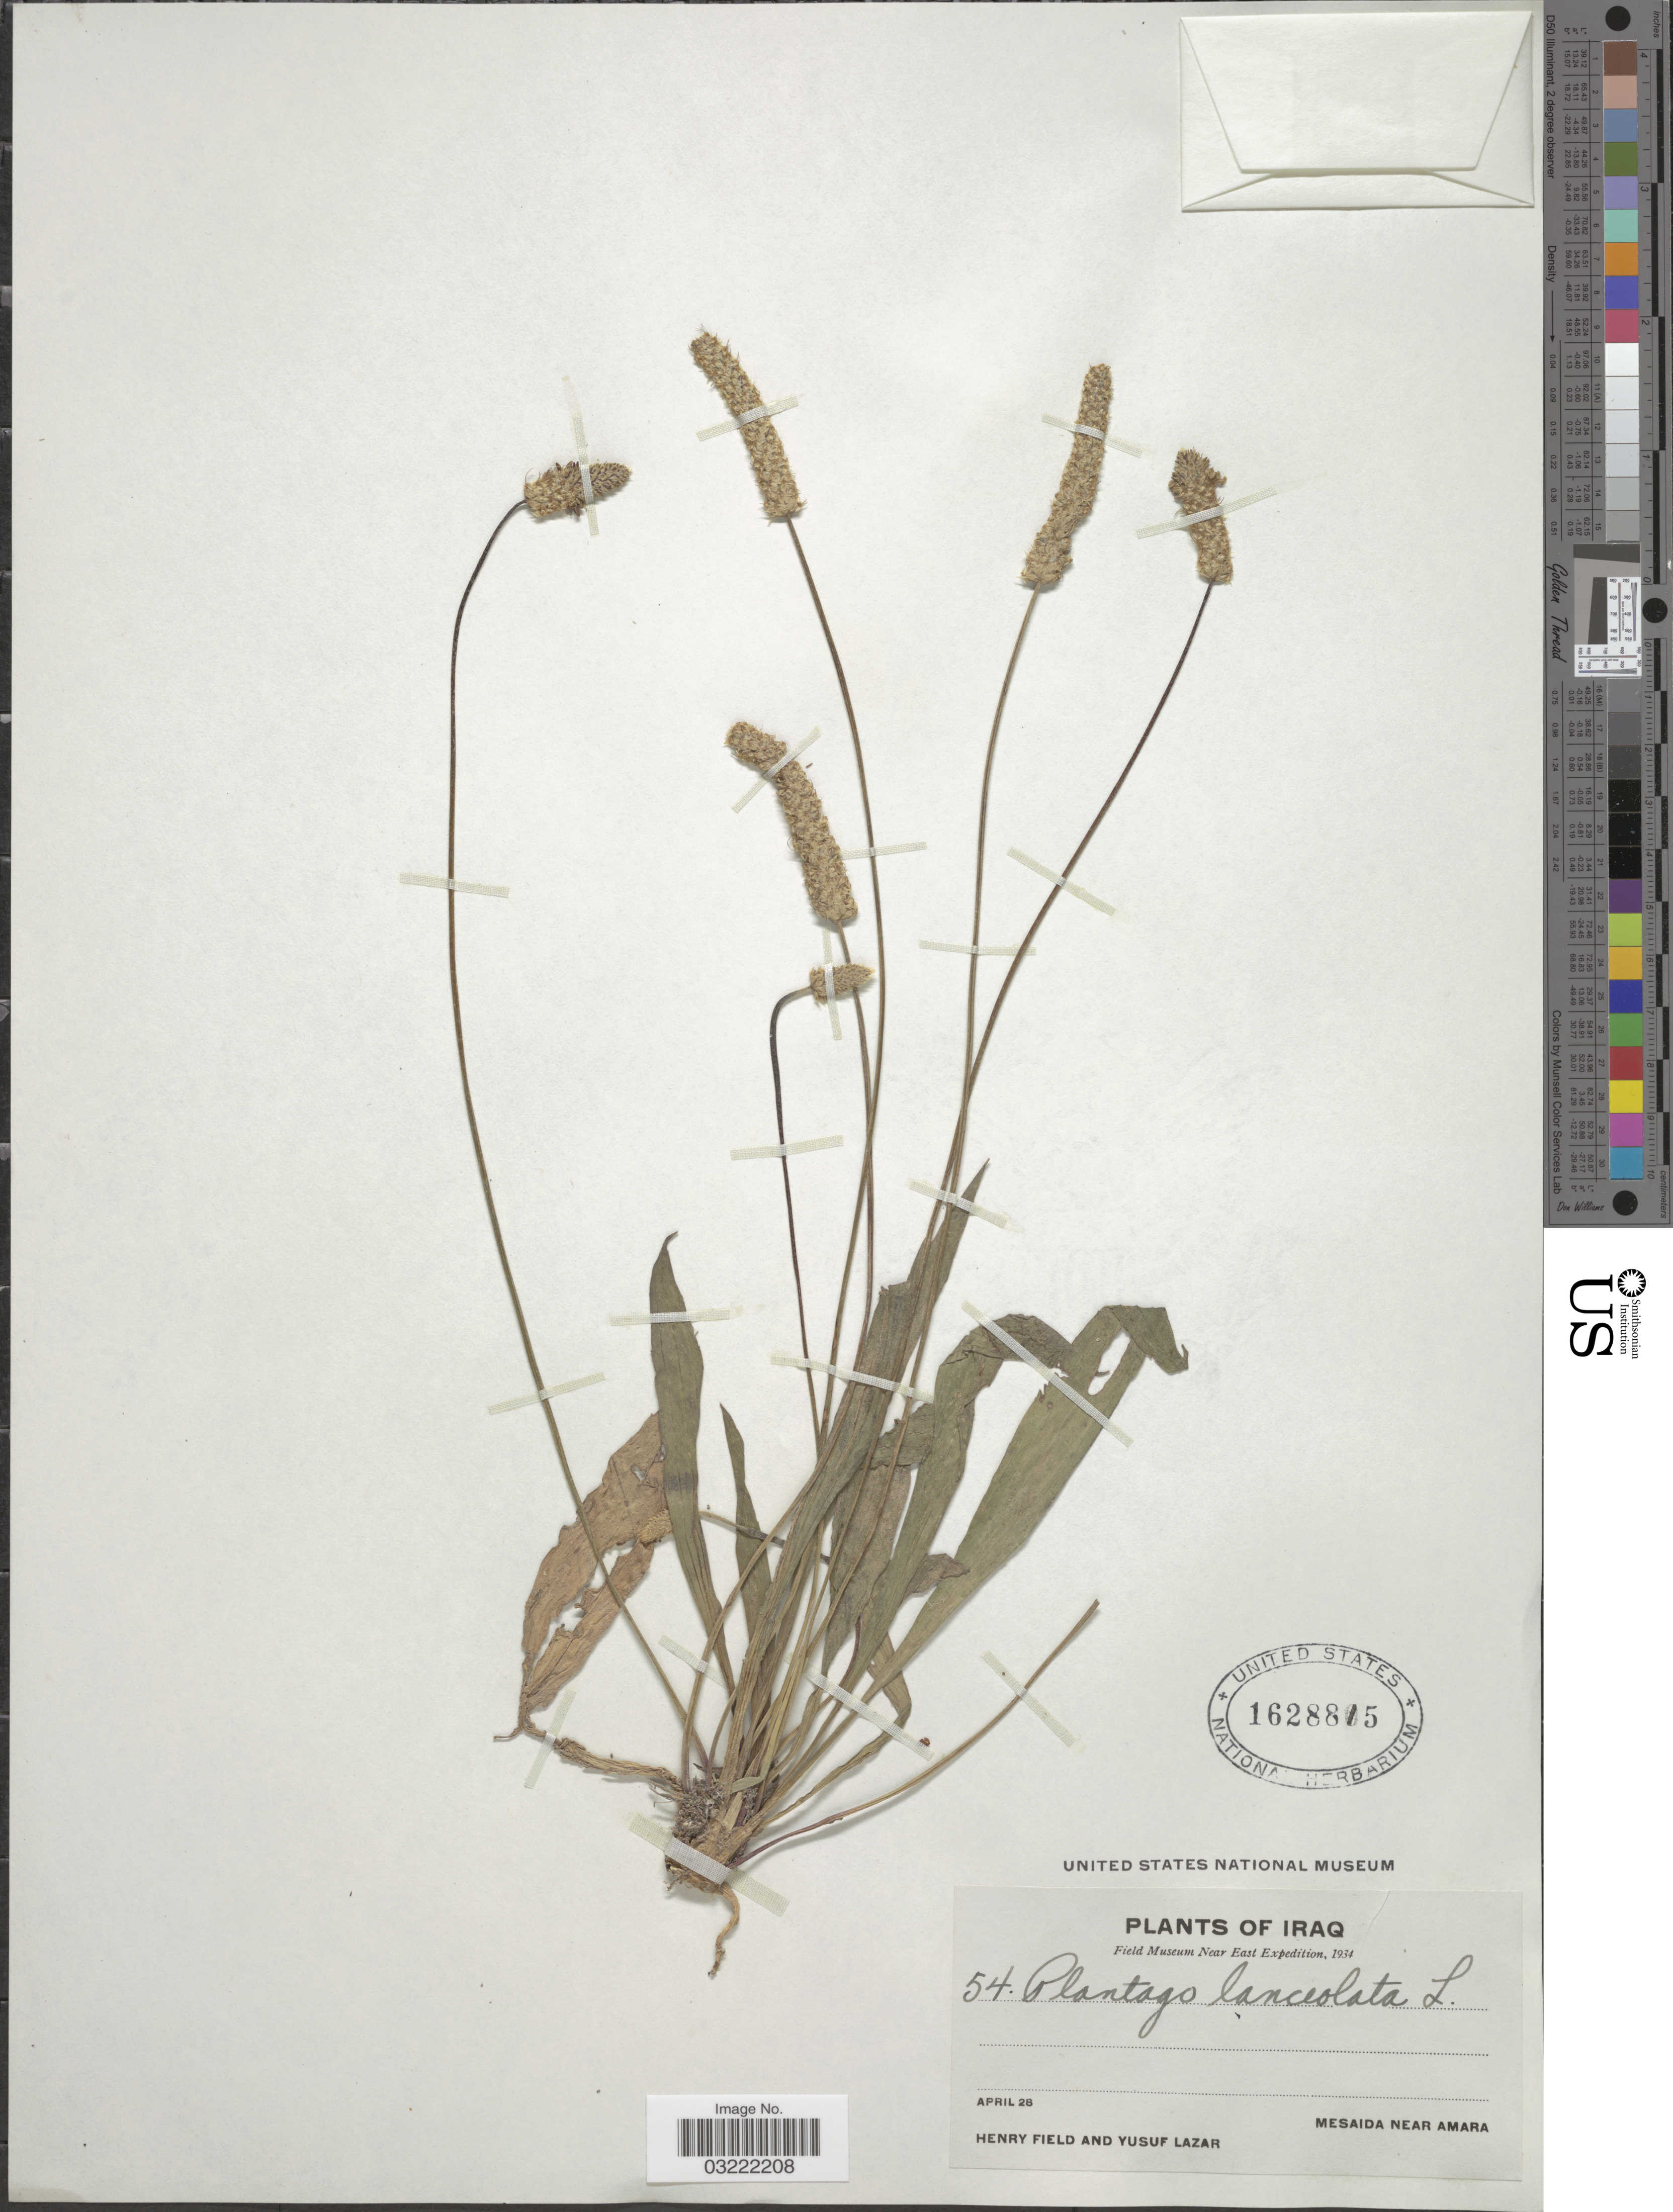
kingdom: Plantae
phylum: Tracheophyta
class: Magnoliopsida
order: Lamiales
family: Plantaginaceae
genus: Plantago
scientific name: Plantago lanceolata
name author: L.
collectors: H. Field & Y. Lazar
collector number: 54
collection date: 1934-04-28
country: Iraq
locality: Mesaida near Amara.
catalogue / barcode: US 1628815